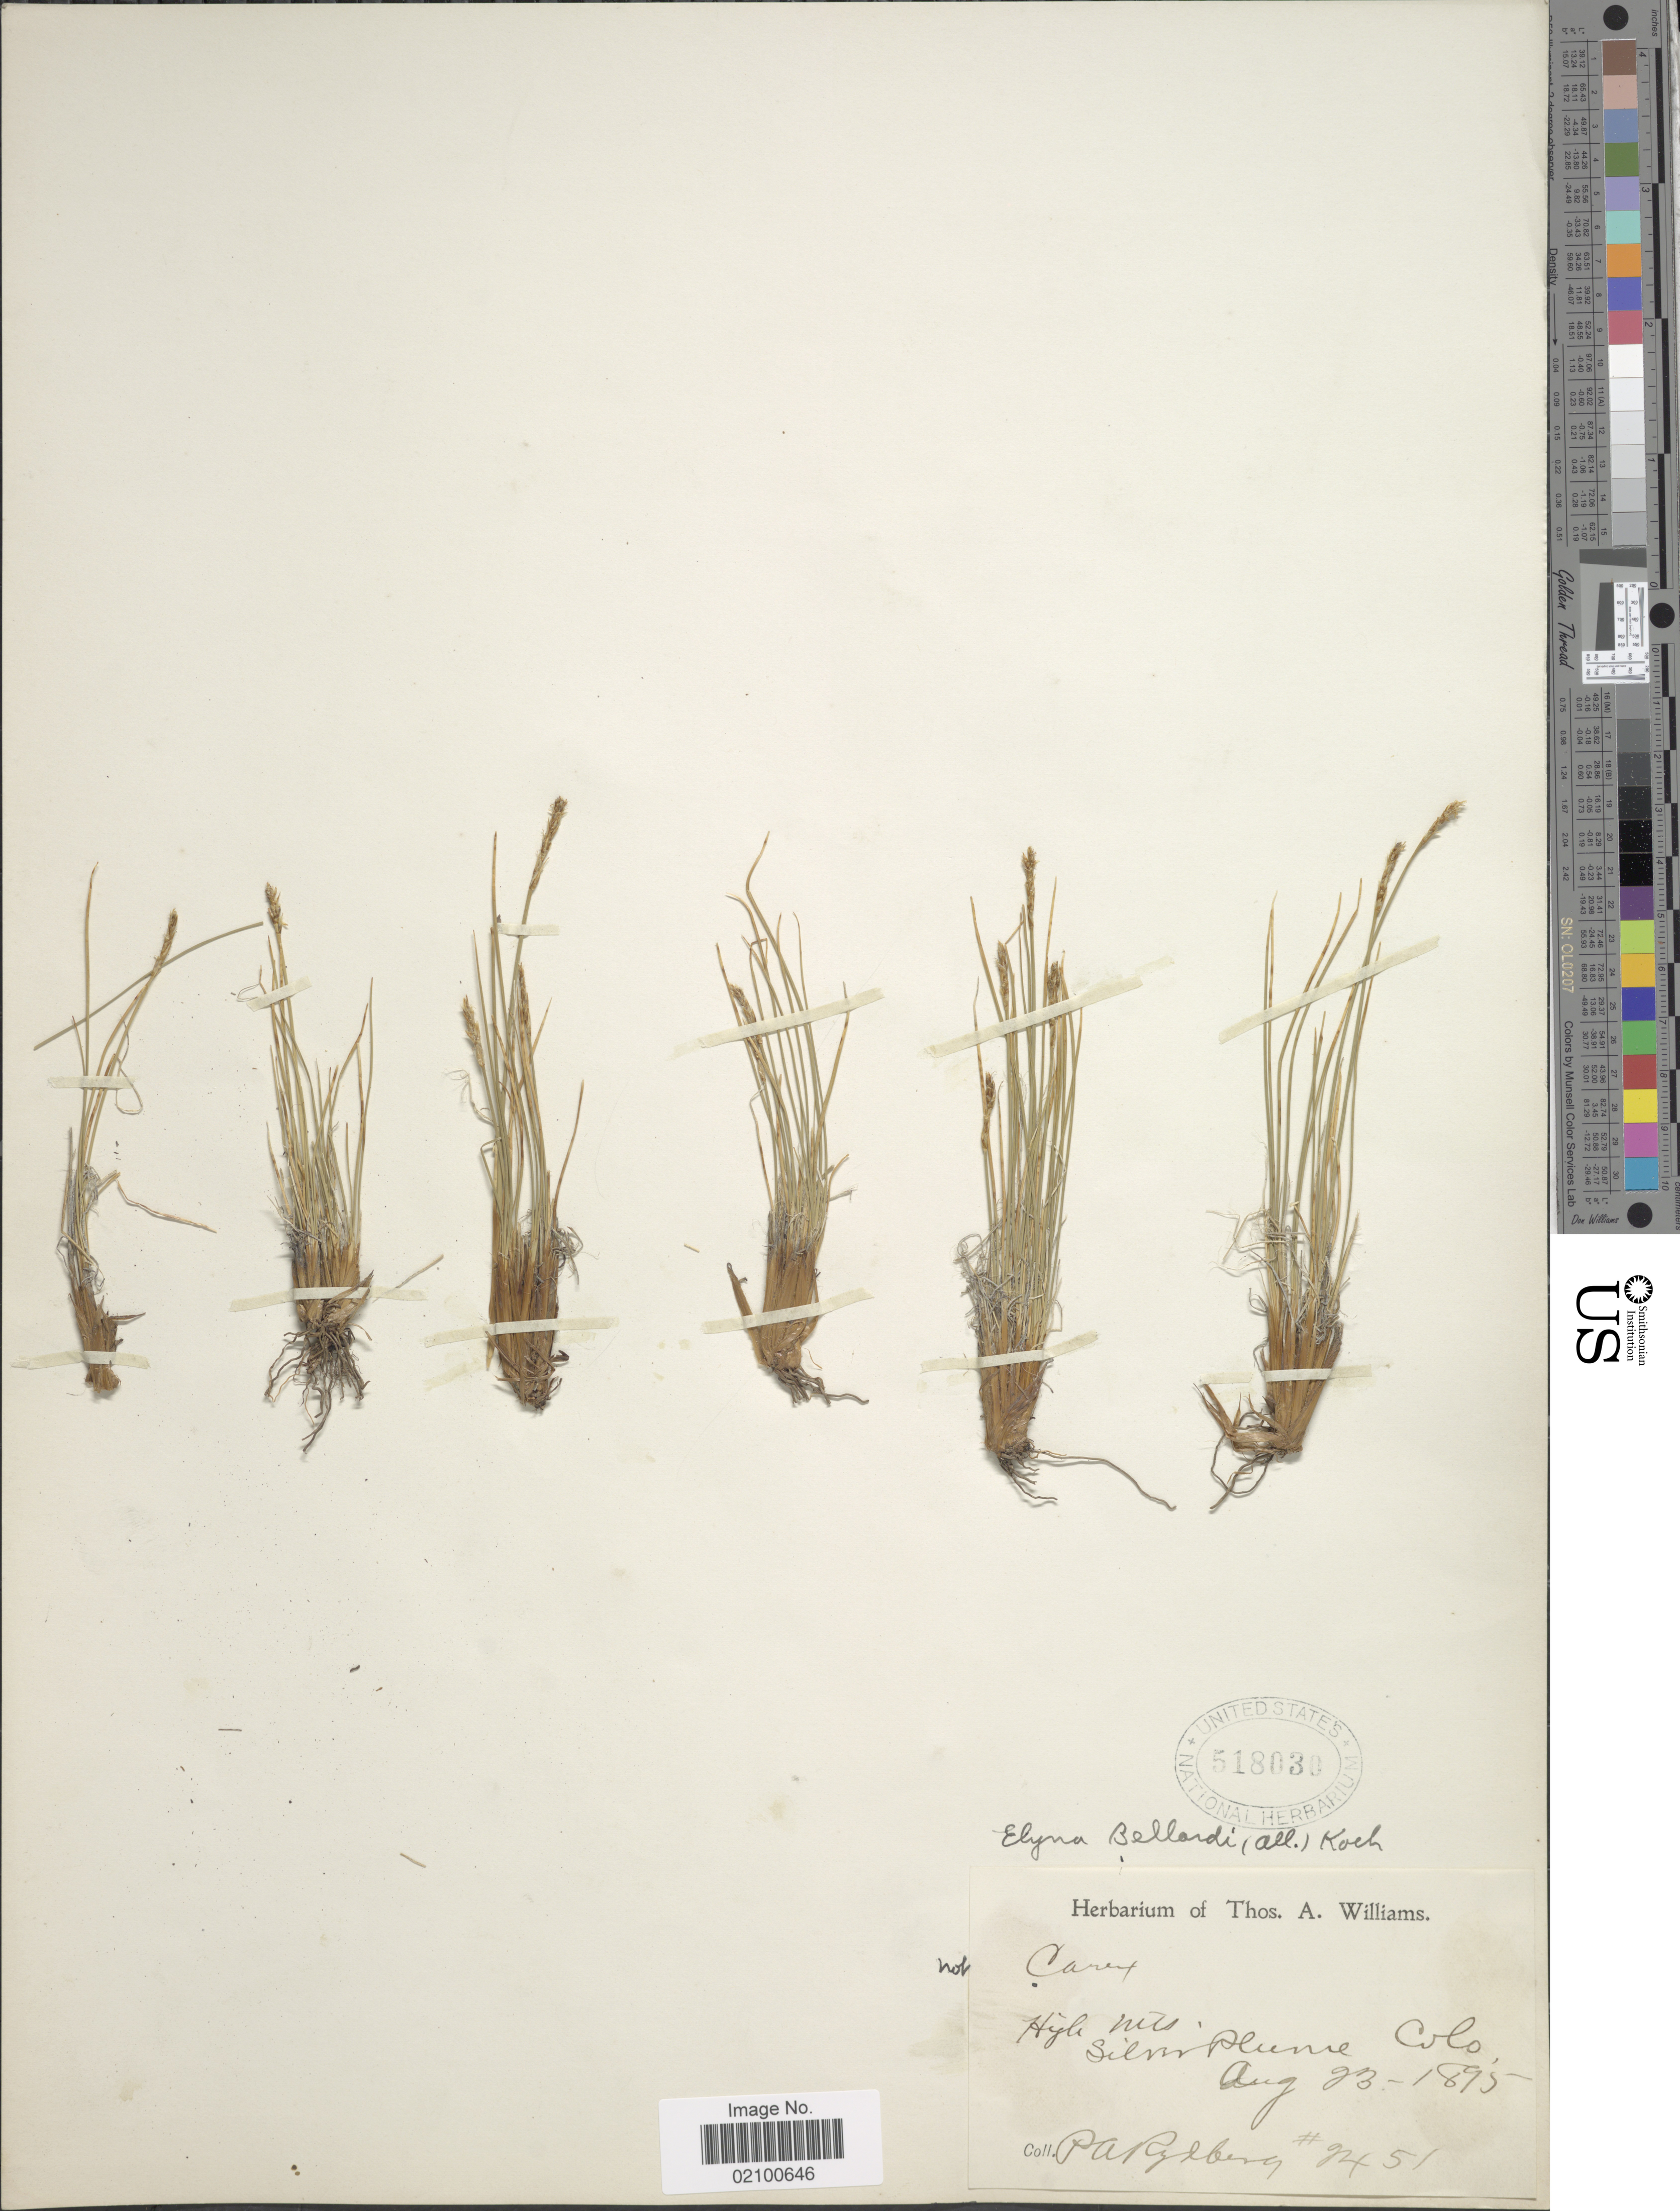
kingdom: Plantae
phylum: Tracheophyta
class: Liliopsida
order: Poales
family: Cyperaceae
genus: Carex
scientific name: Carex myosuroides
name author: Vill.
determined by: Strong, M. T., (US), Smithsonian Institution - National Museum of Natural History (UNITED STATES)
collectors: P. A. Rydberg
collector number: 9451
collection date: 1895-08-23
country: United States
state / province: Colorado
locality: High Mts., Silver Plume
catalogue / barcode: US 518030